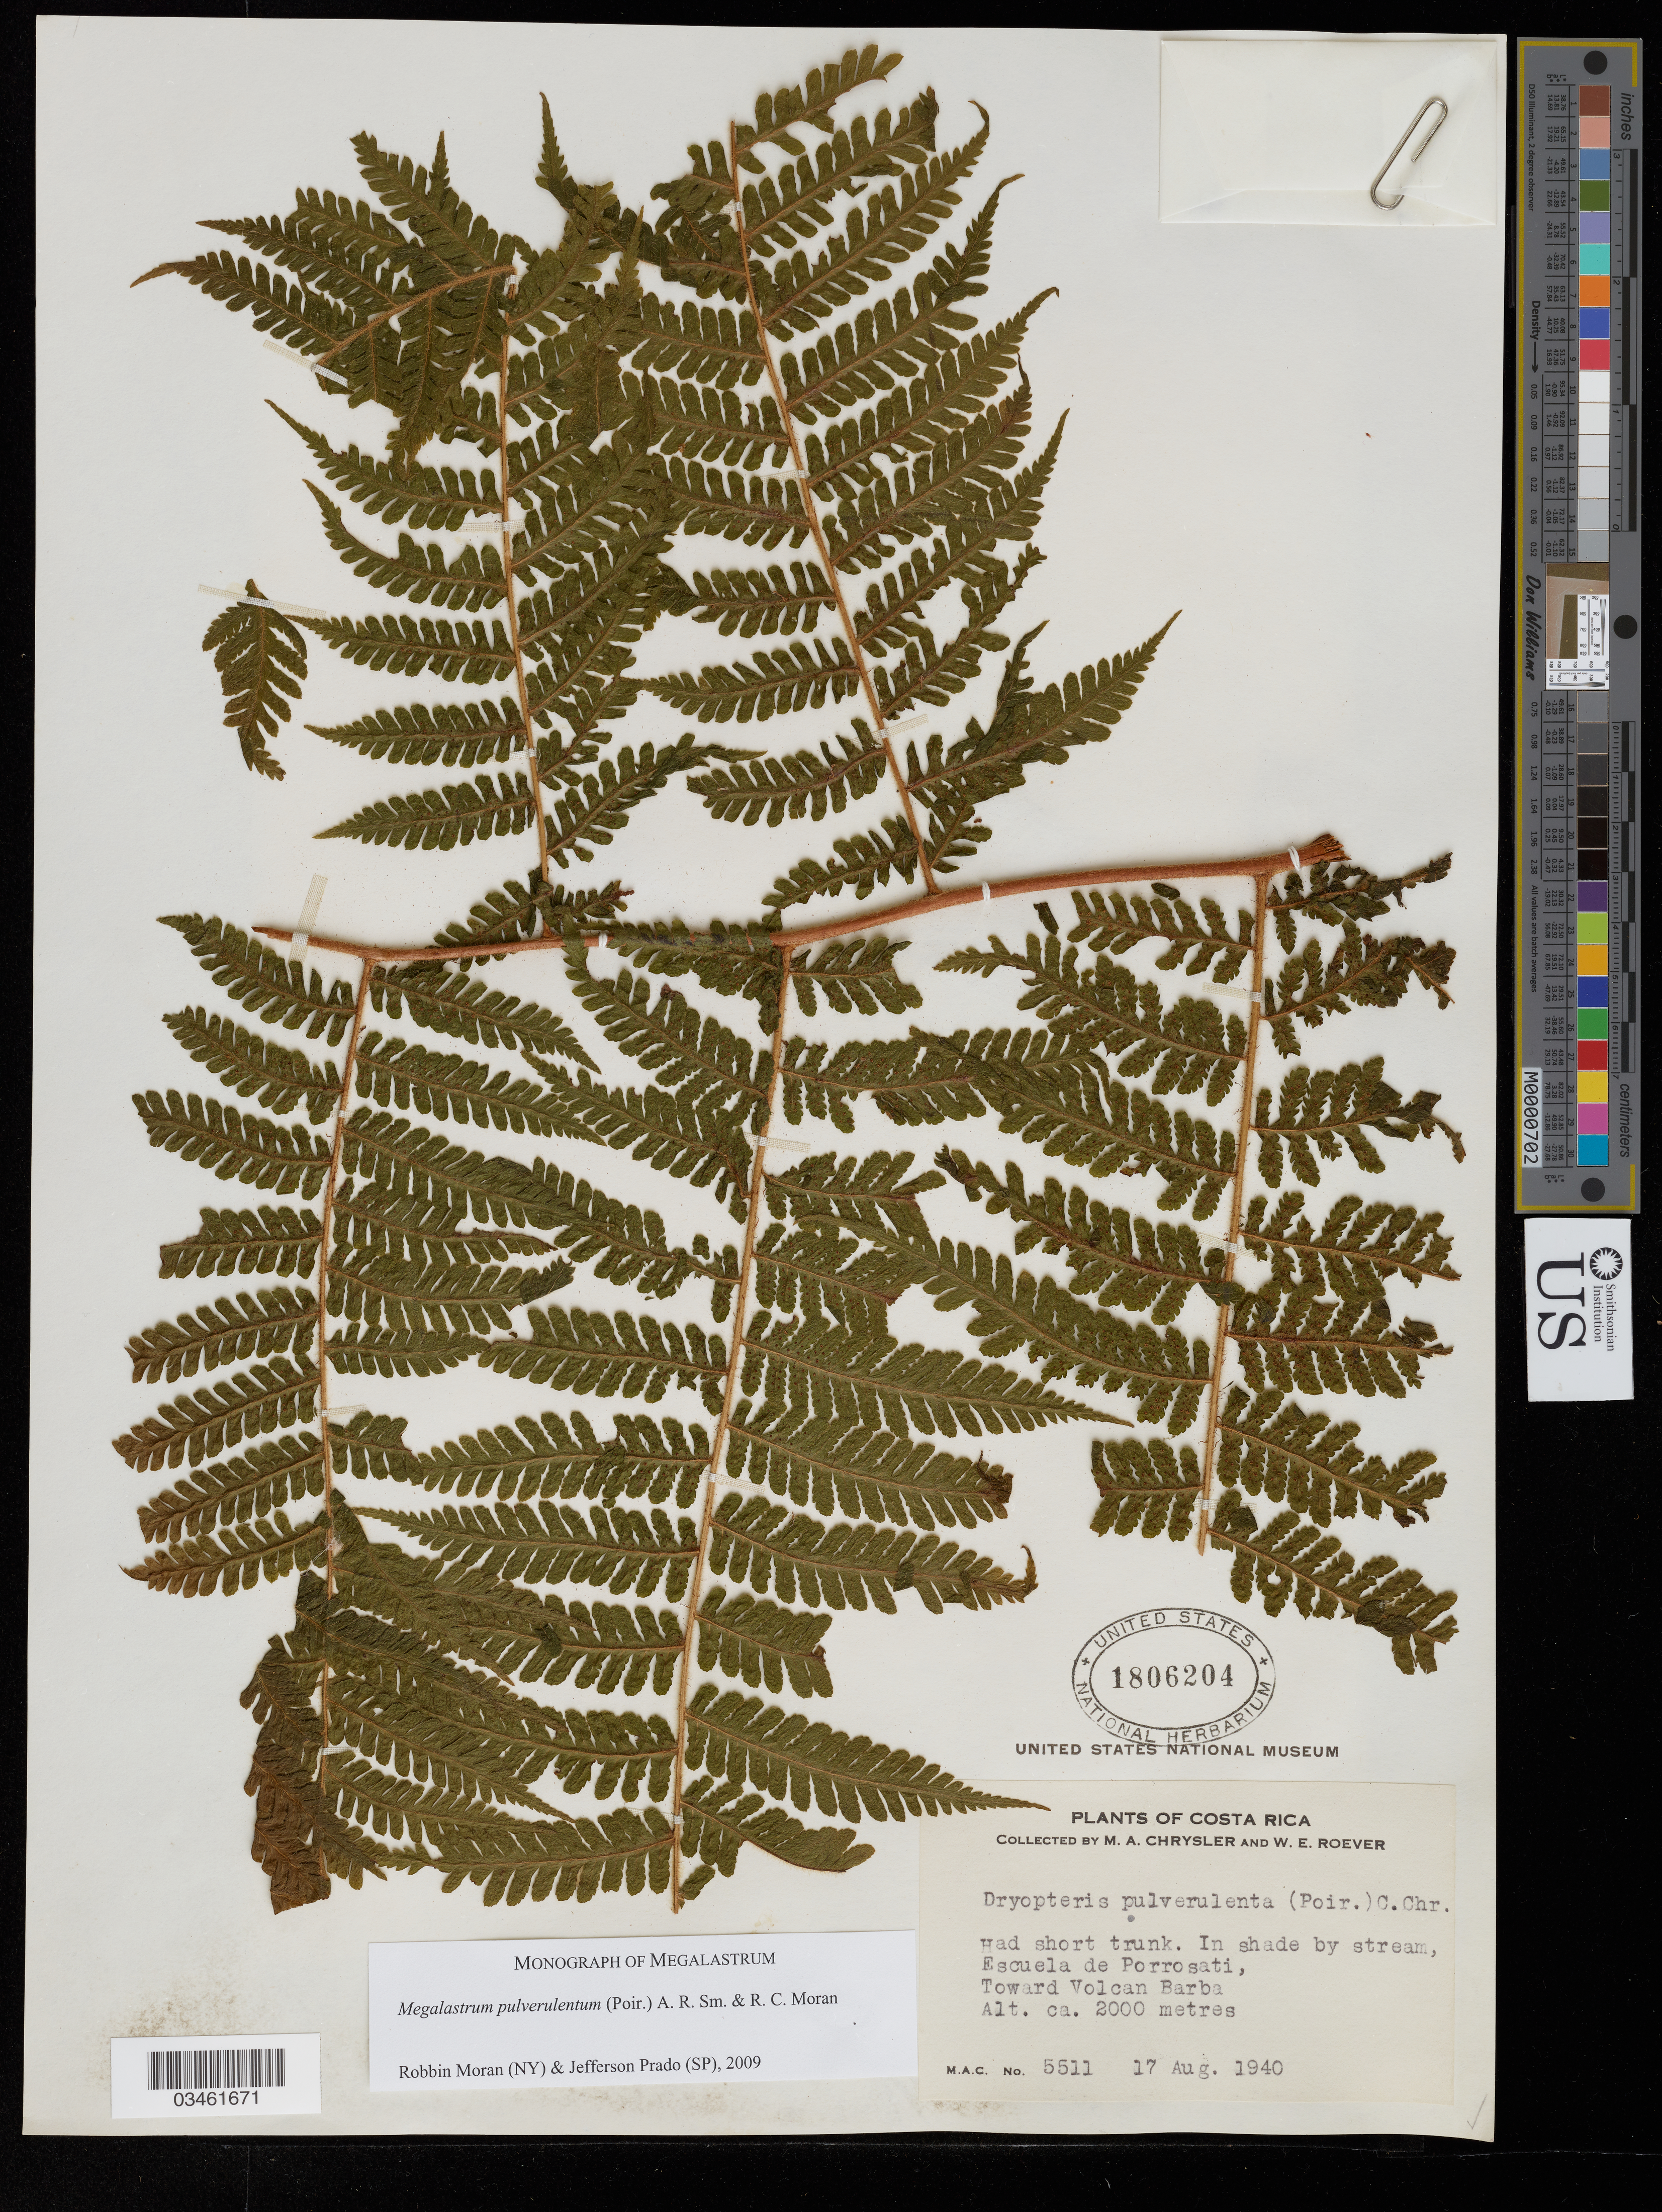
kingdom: Plantae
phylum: Tracheophyta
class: Polypodiopsida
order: Polypodiales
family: Dryopteridaceae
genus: Megalastrum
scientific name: Megalastrum pulverulentum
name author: (Poir.) A.R. Sm. & R.C. Moran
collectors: M. Chrysler & W. Roever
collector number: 5511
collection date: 1940-08-17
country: Costa Rica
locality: In shade by stream, Escuela de Porrosati, Toward Volcan Barba.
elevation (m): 2000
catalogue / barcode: US 1806204